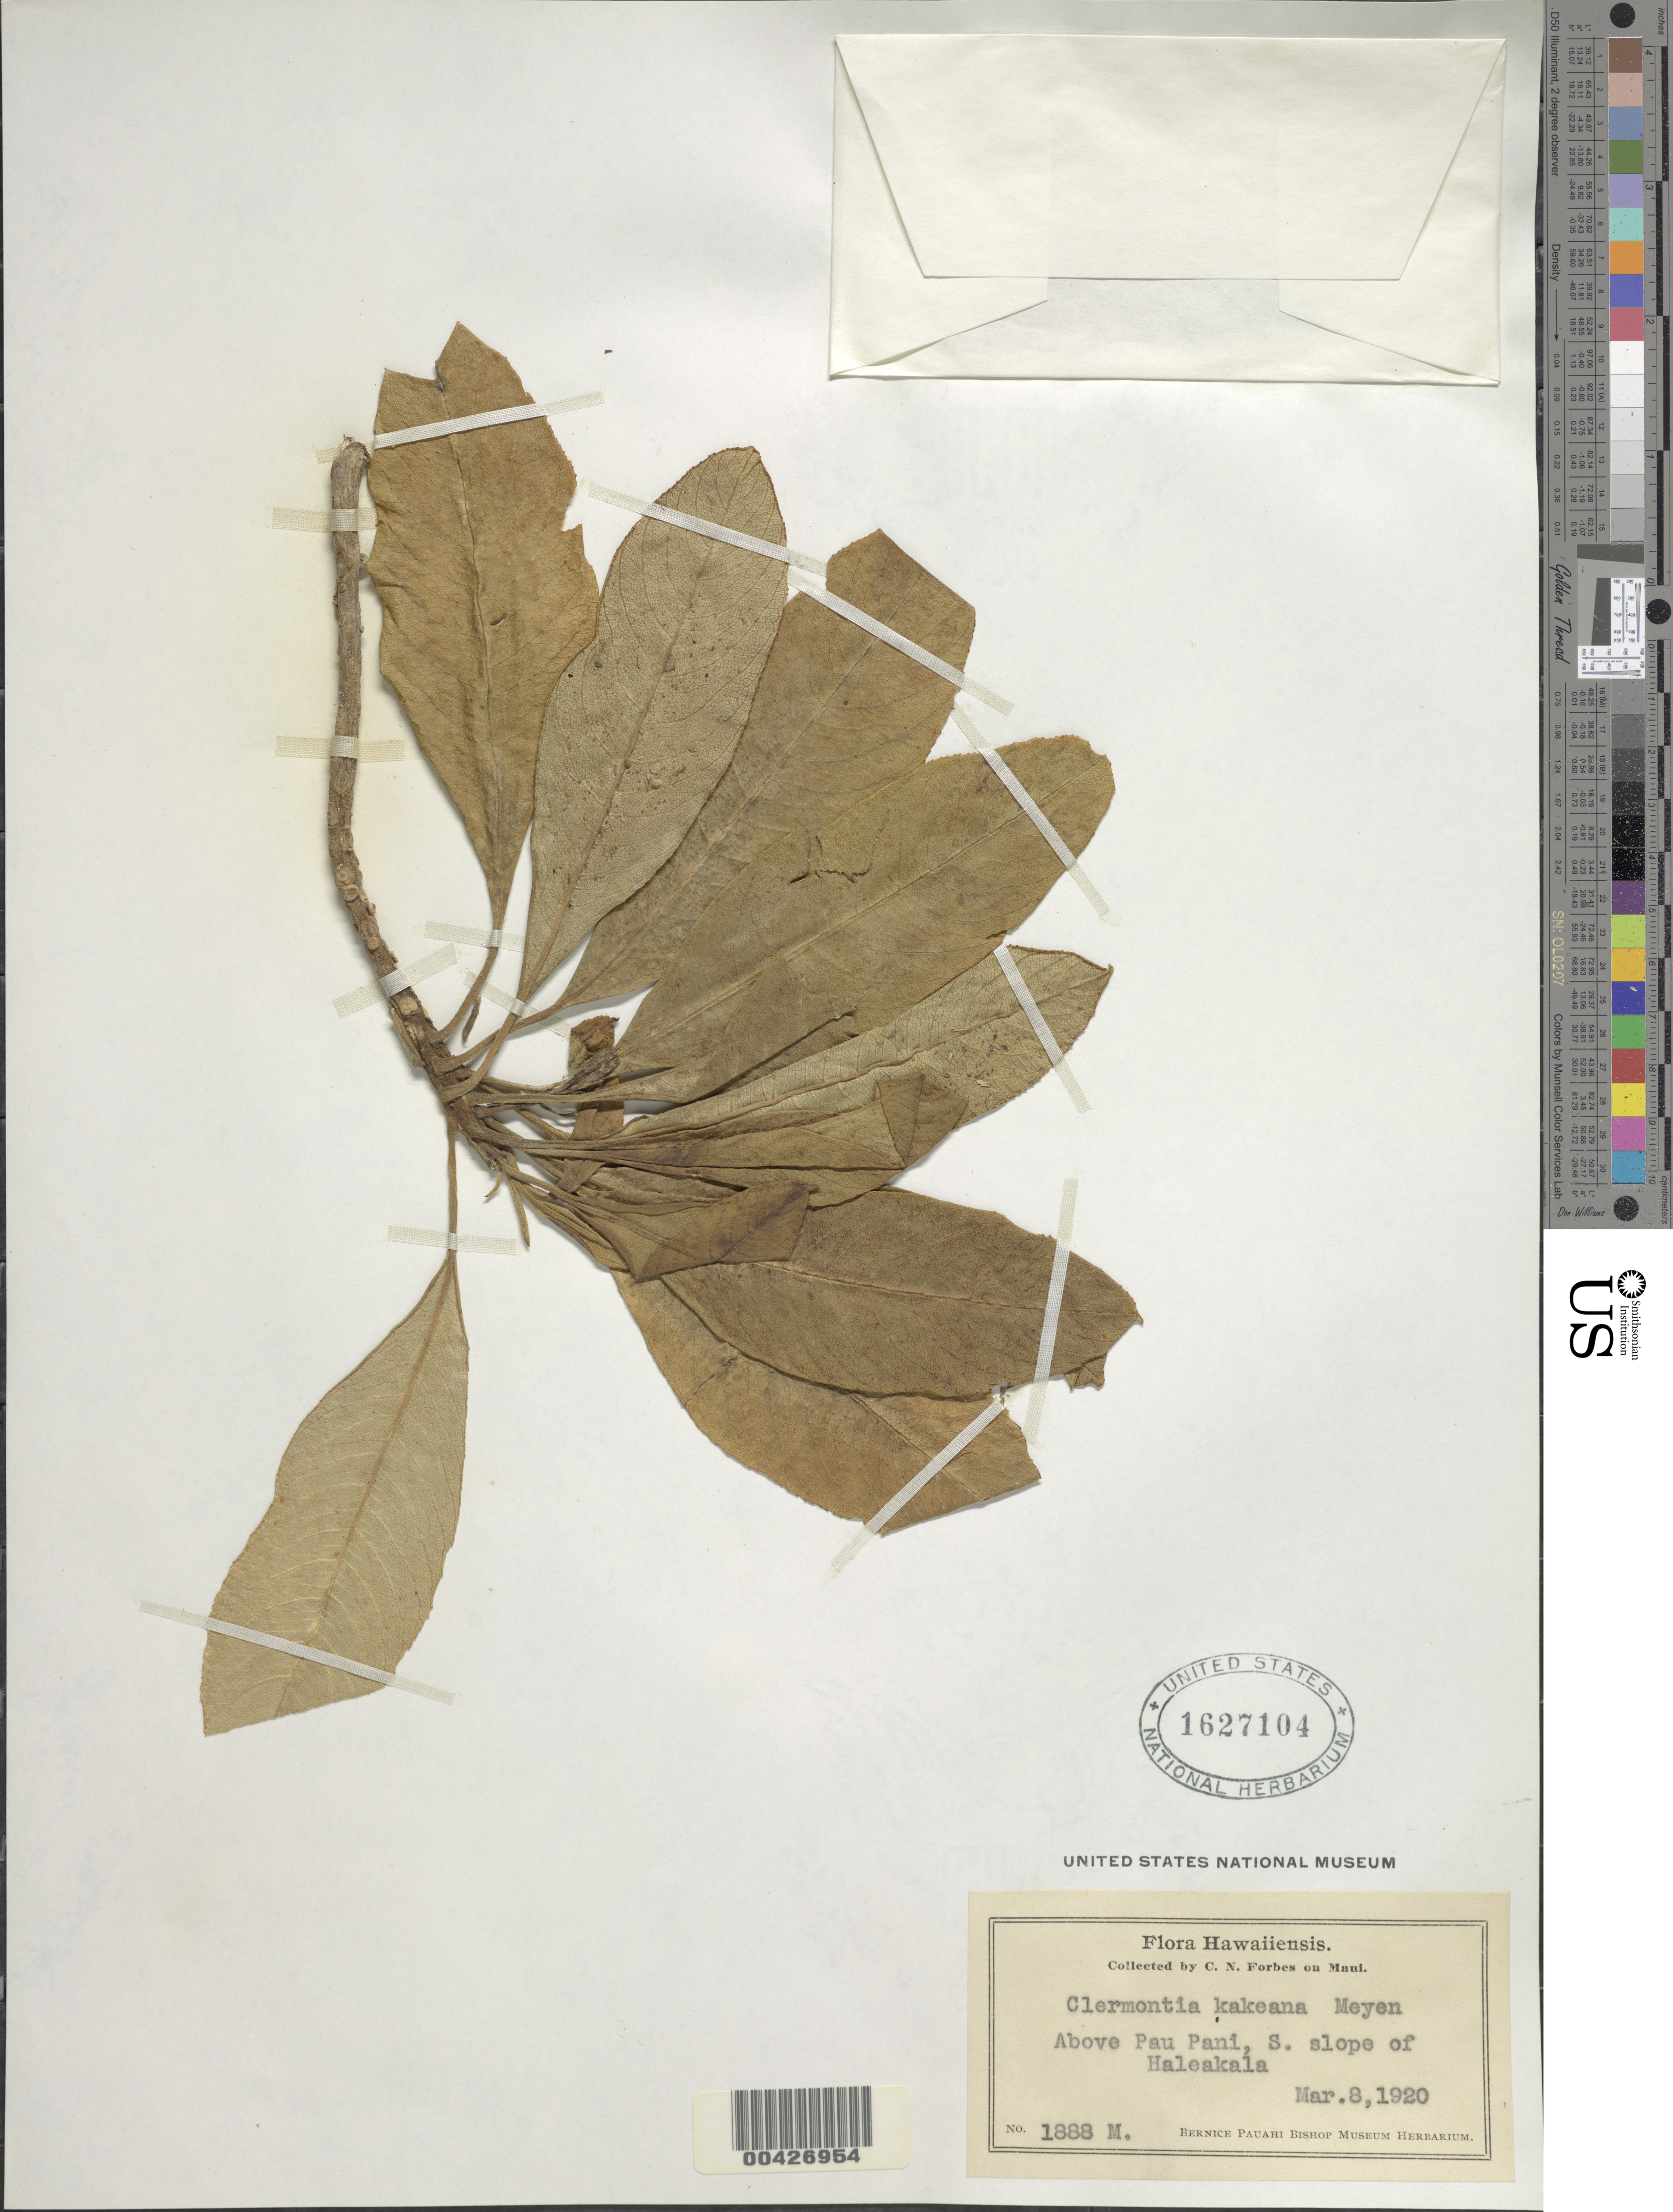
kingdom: Plantae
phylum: Tracheophyta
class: Magnoliopsida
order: Asterales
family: Campanulaceae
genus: Clermontia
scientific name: Clermontia kakeana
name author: Meyen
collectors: C. N. Forbes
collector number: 1888.M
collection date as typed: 8 Mar 1920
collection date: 1920-03-08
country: United States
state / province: Hawaii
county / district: Maui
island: Maui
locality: above Pau Pani, S slope of Haleakala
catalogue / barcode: US 1627104